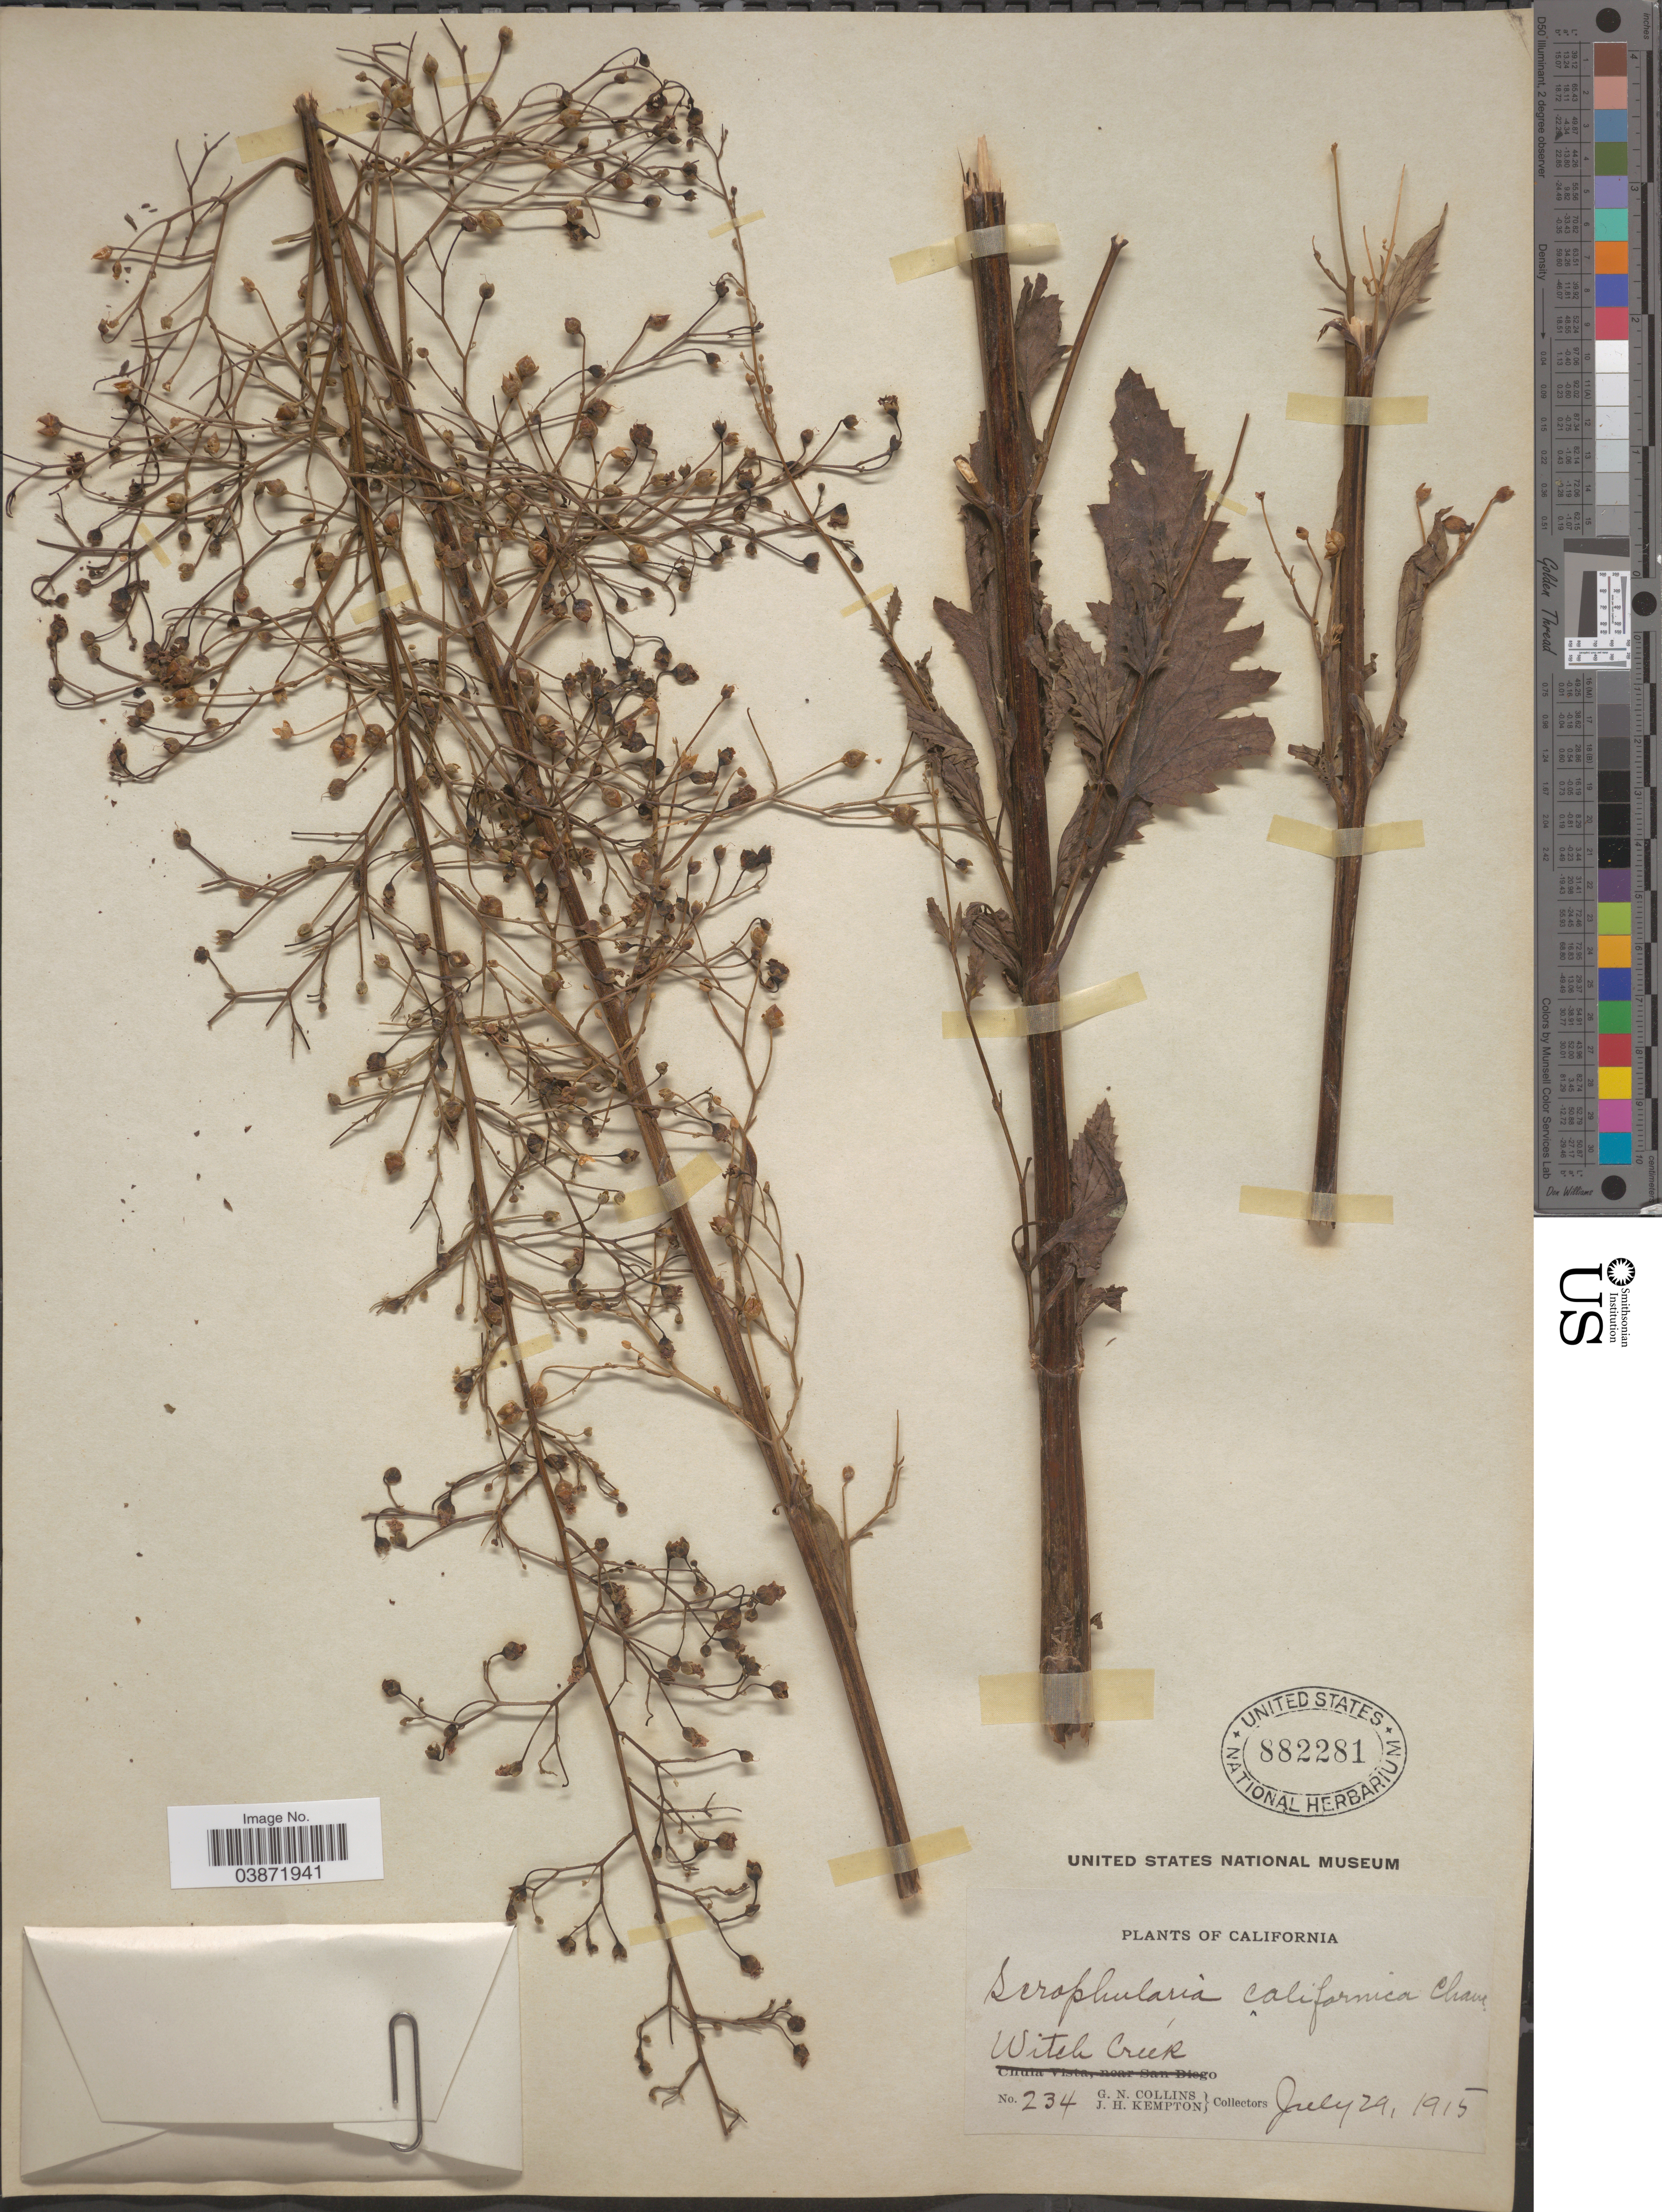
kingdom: Plantae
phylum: Tracheophyta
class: Magnoliopsida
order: Lamiales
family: Scrophulariaceae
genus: Scrophularia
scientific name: Scrophularia californica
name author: Cham. & Schltdl.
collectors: G. Collins & J. H. Kempton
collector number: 234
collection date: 1915-07-29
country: United States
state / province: California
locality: Witch Creek.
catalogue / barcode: US 882281